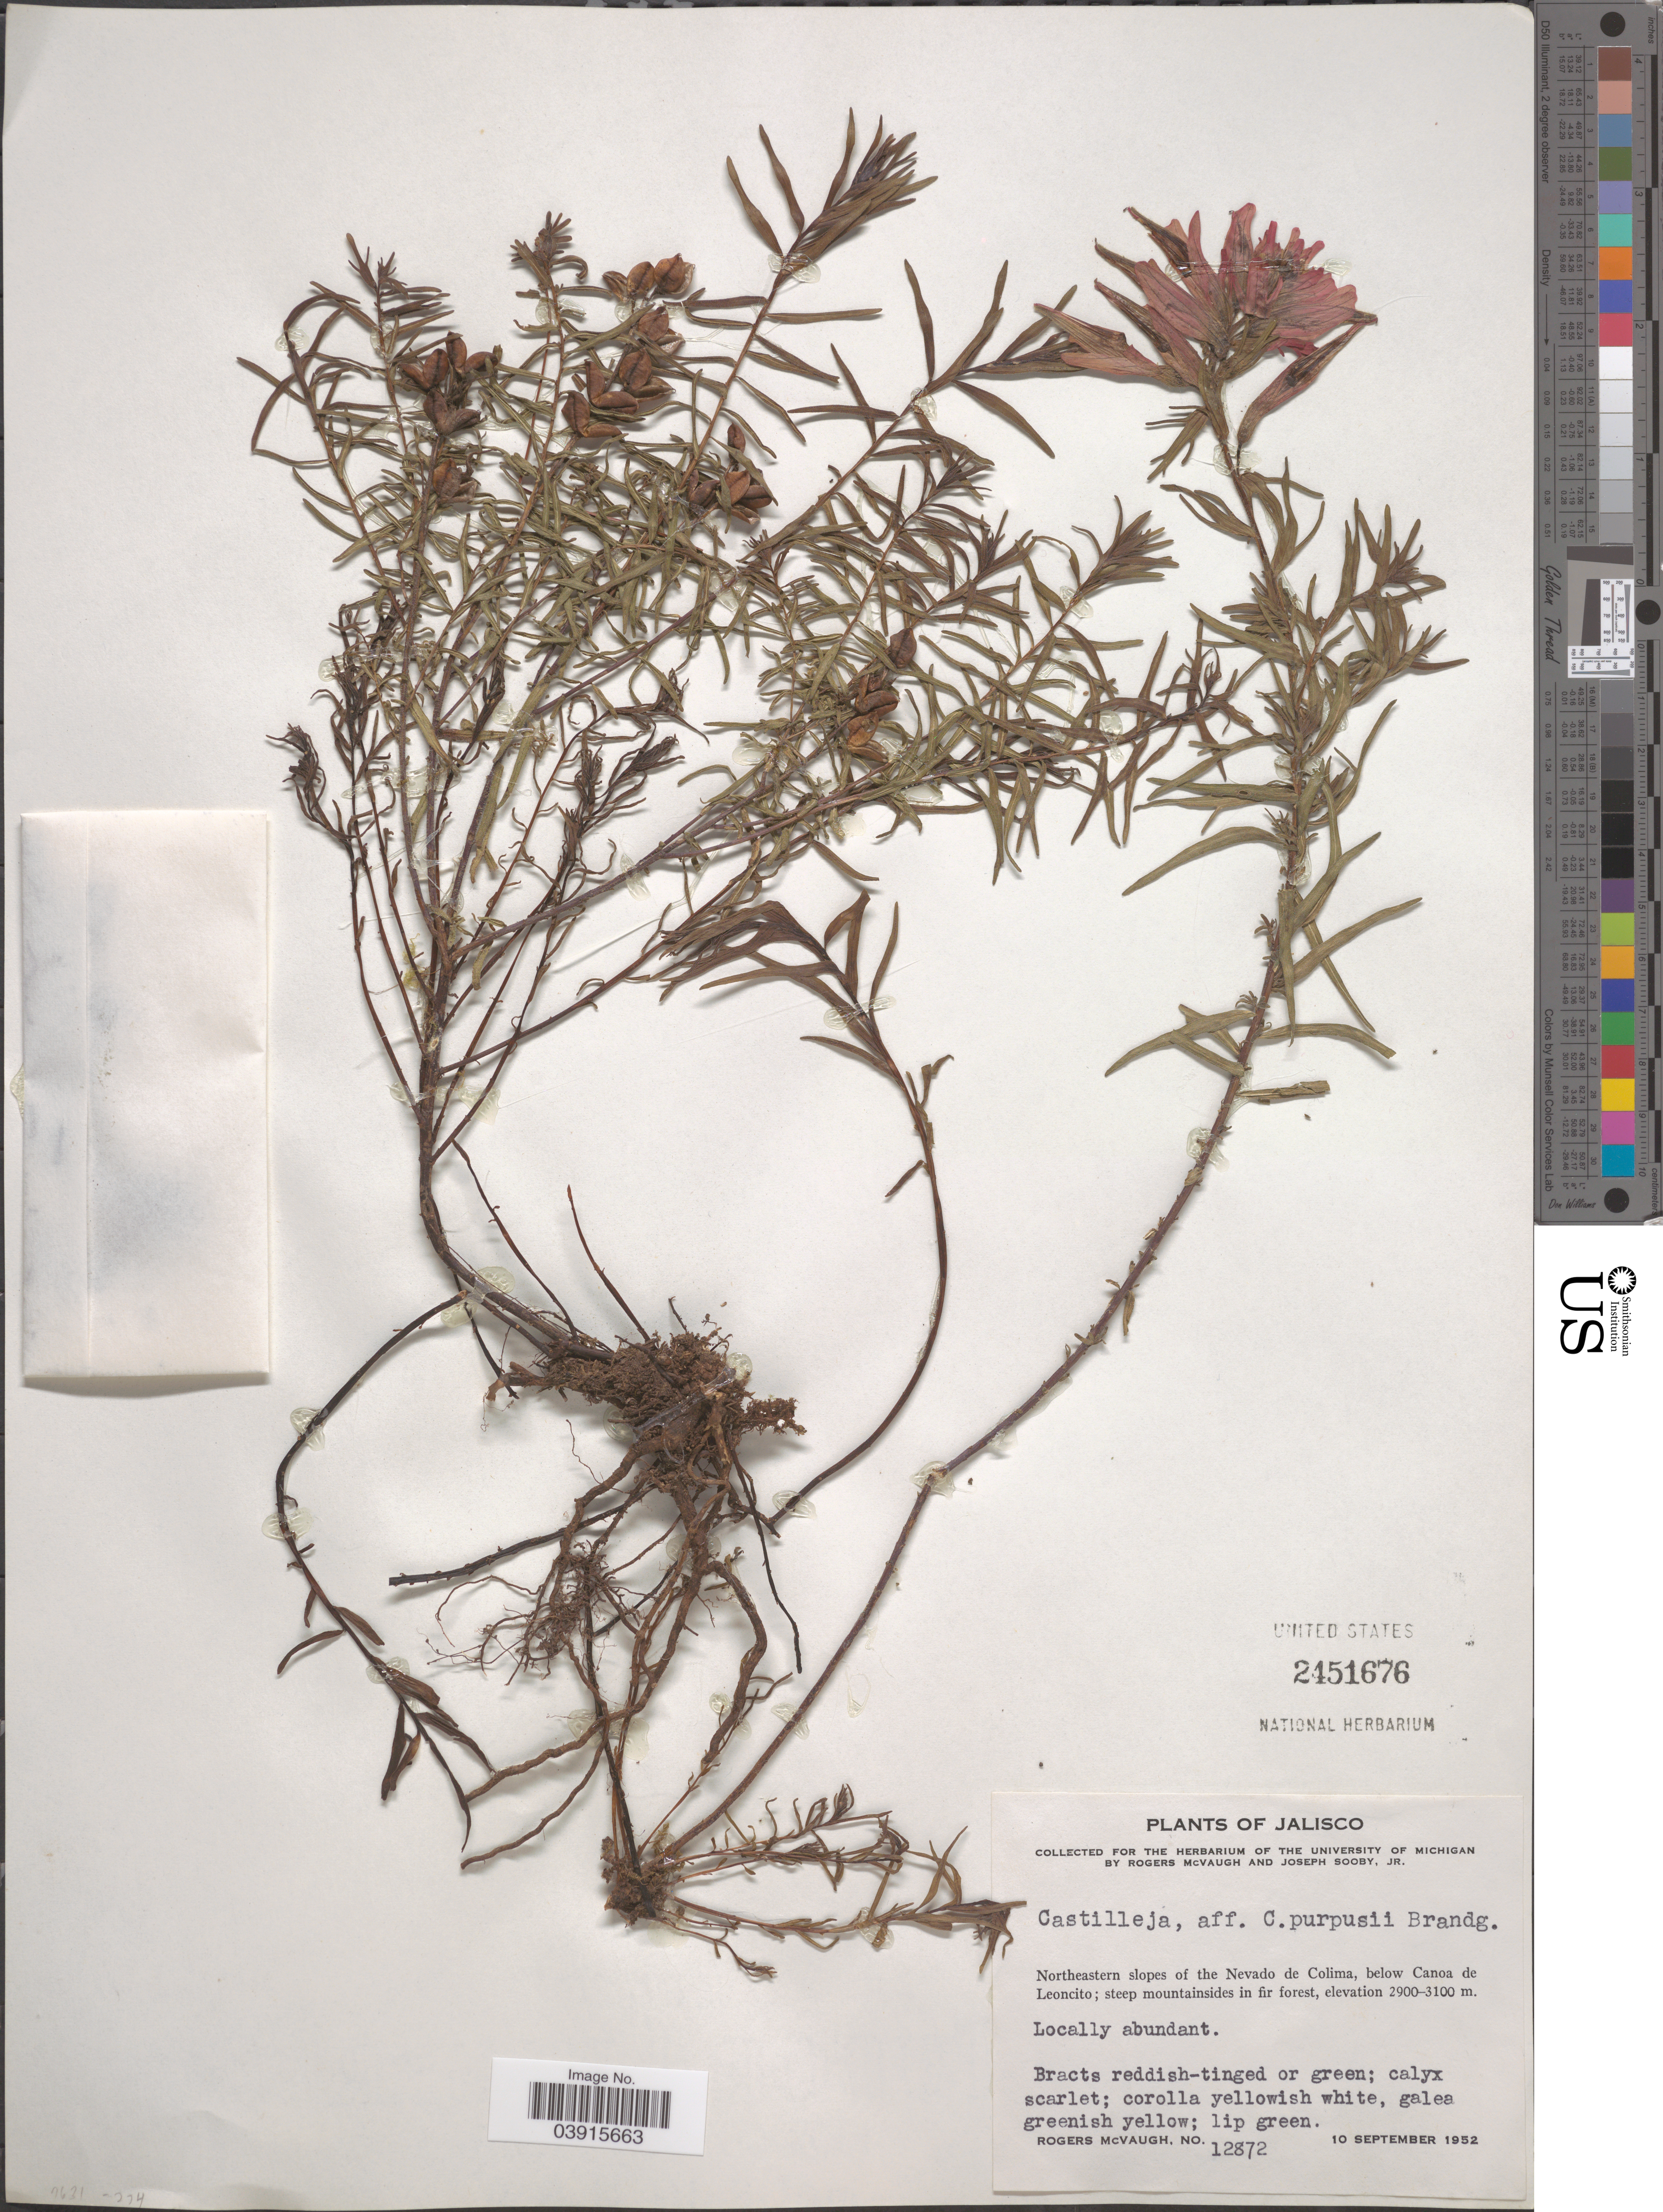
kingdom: Plantae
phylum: Tracheophyta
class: Magnoliopsida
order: Lamiales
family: Orobanchaceae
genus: Castilleja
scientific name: Castilleja tenuiflora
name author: Benth.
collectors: R. McVaugh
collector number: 12872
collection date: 1952-09-10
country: Mexico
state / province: Jalisco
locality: Northeastern slopes of the Nevado de Colima, below Canoa de Leoncito.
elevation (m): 2900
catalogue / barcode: US 2451676